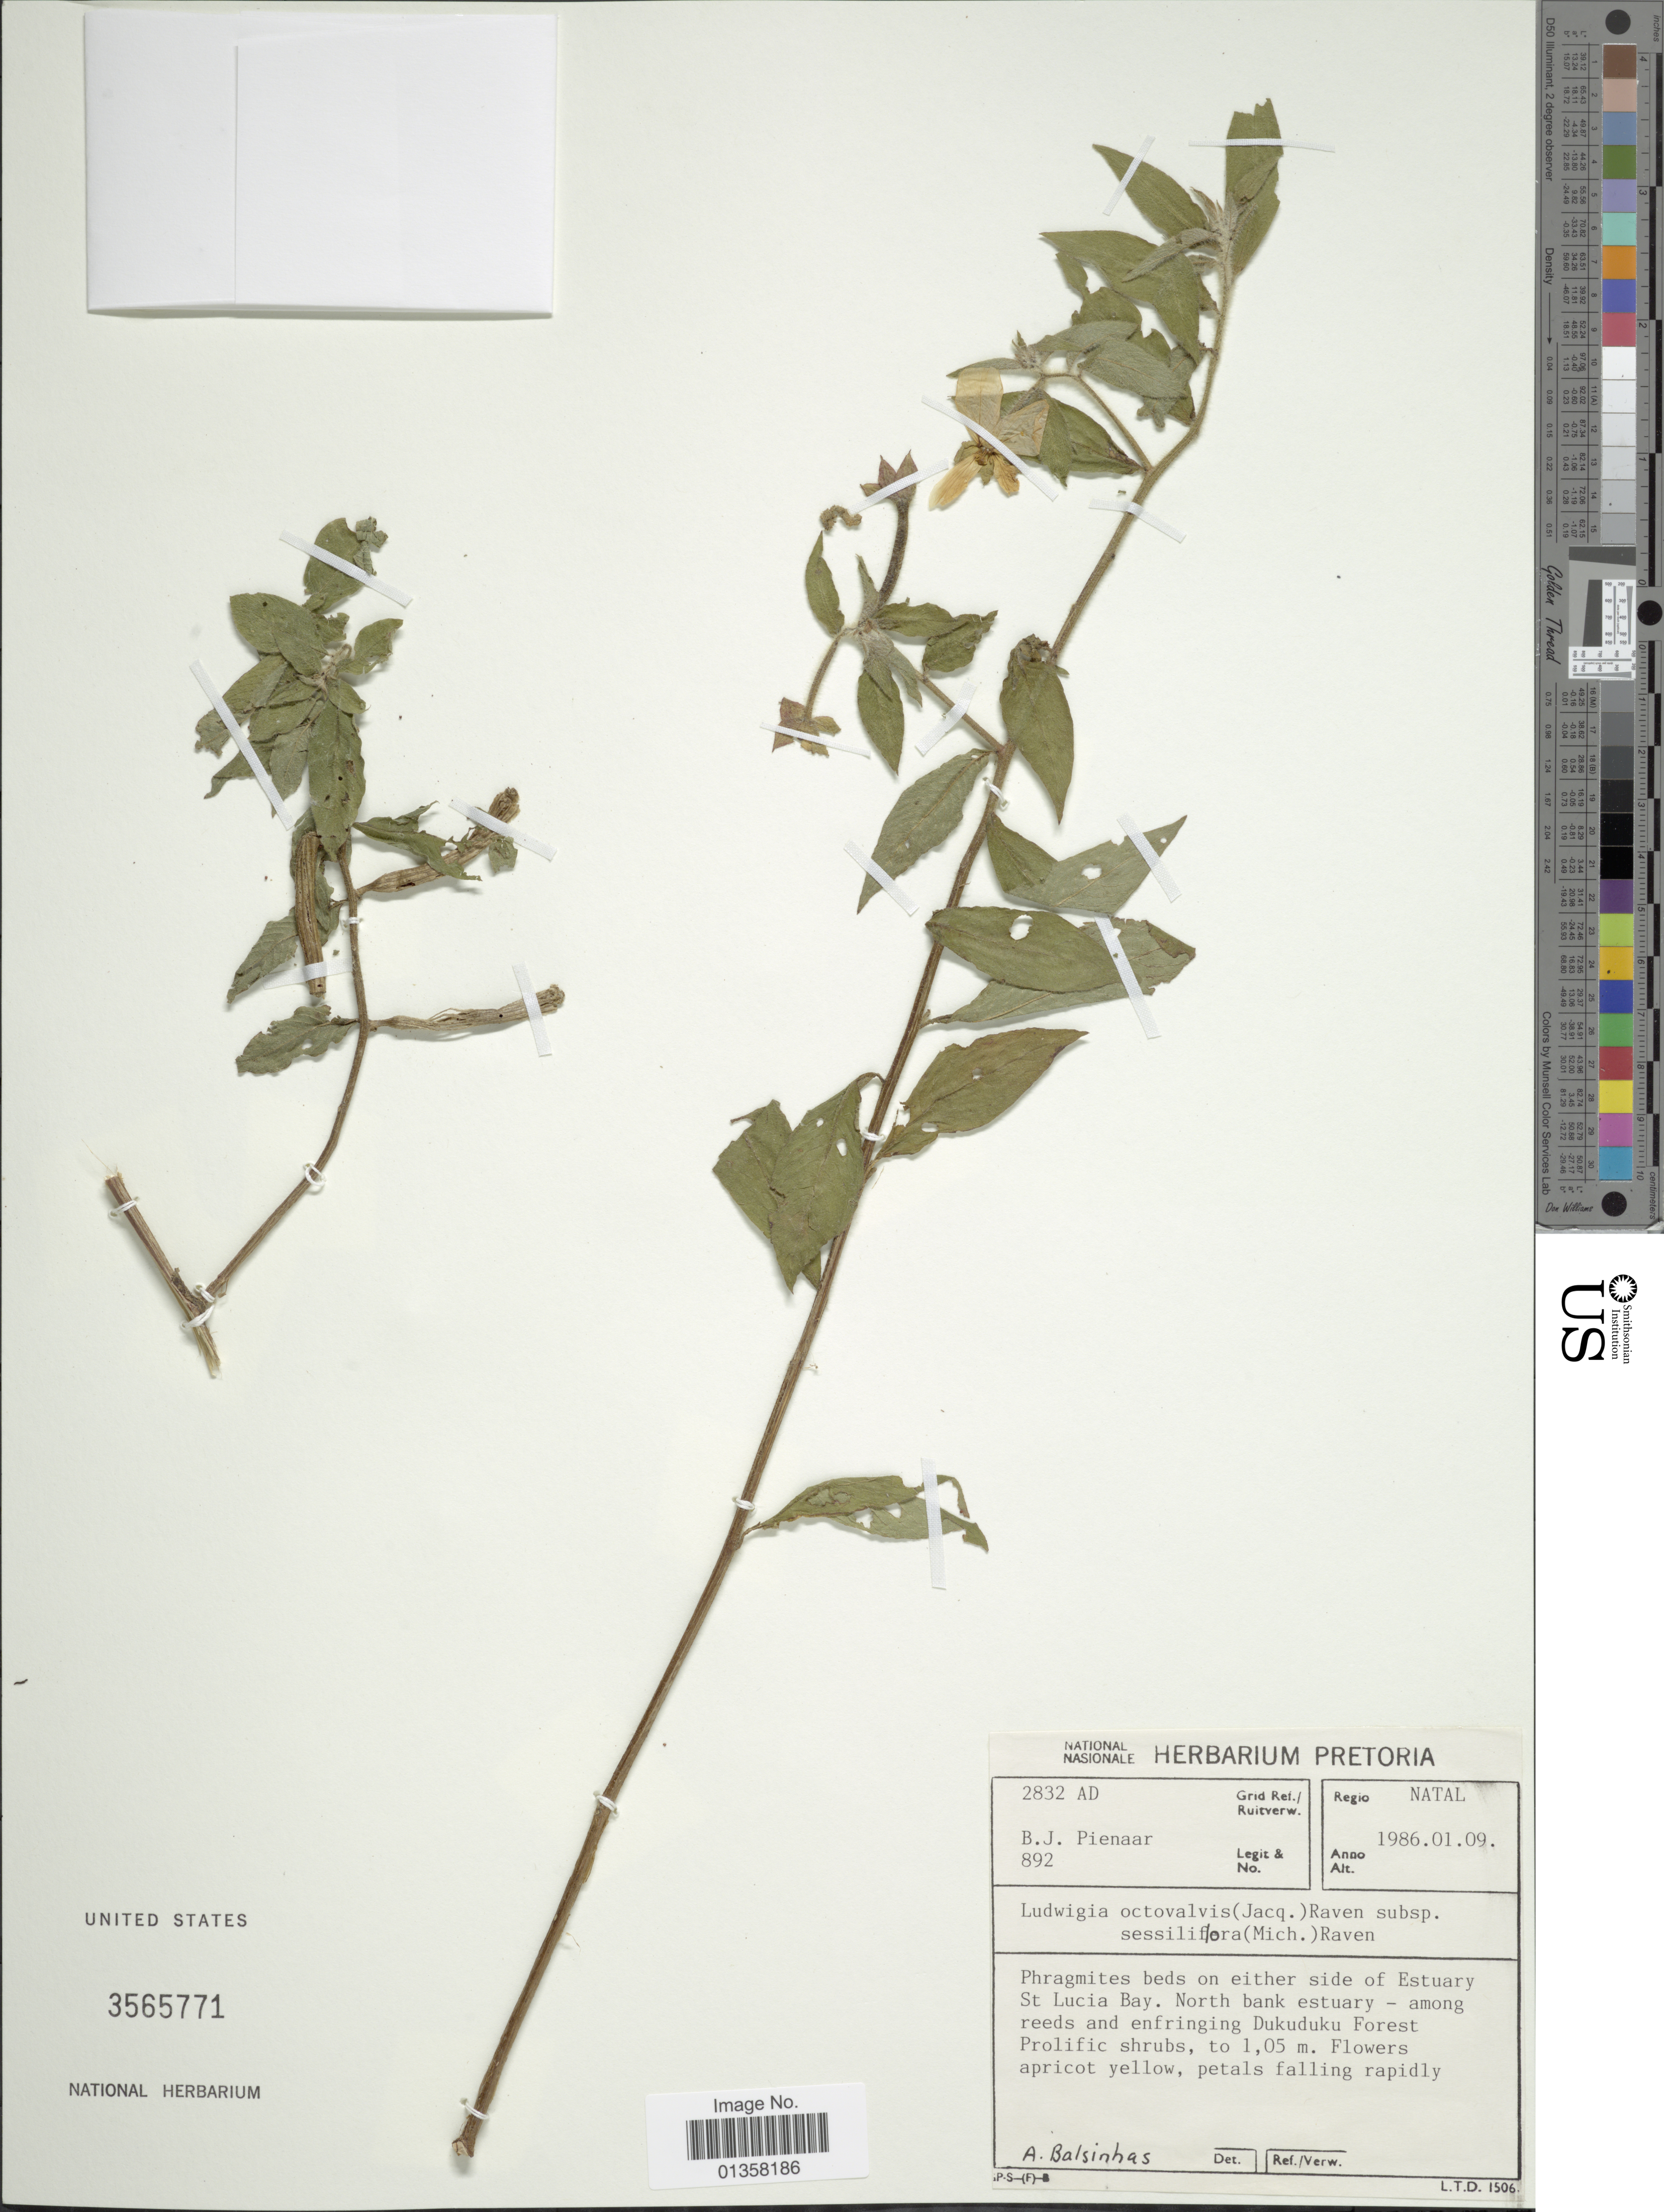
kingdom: Plantae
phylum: Tracheophyta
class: Magnoliopsida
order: Myrtales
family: Onagraceae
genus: Ludwigia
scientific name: Ludwigia octovalvis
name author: (Jacq.) P.H. Raven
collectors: B. Pienaar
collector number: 892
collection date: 1986-01-09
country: South Africa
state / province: KwaZulu-Natal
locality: Regio Natal, Phragmites beds on either side of Estuary St Lucia Bay. North bank estuary - among reeds and enfringing Dukuduku Forest Profilic shrubs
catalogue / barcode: US 3565771